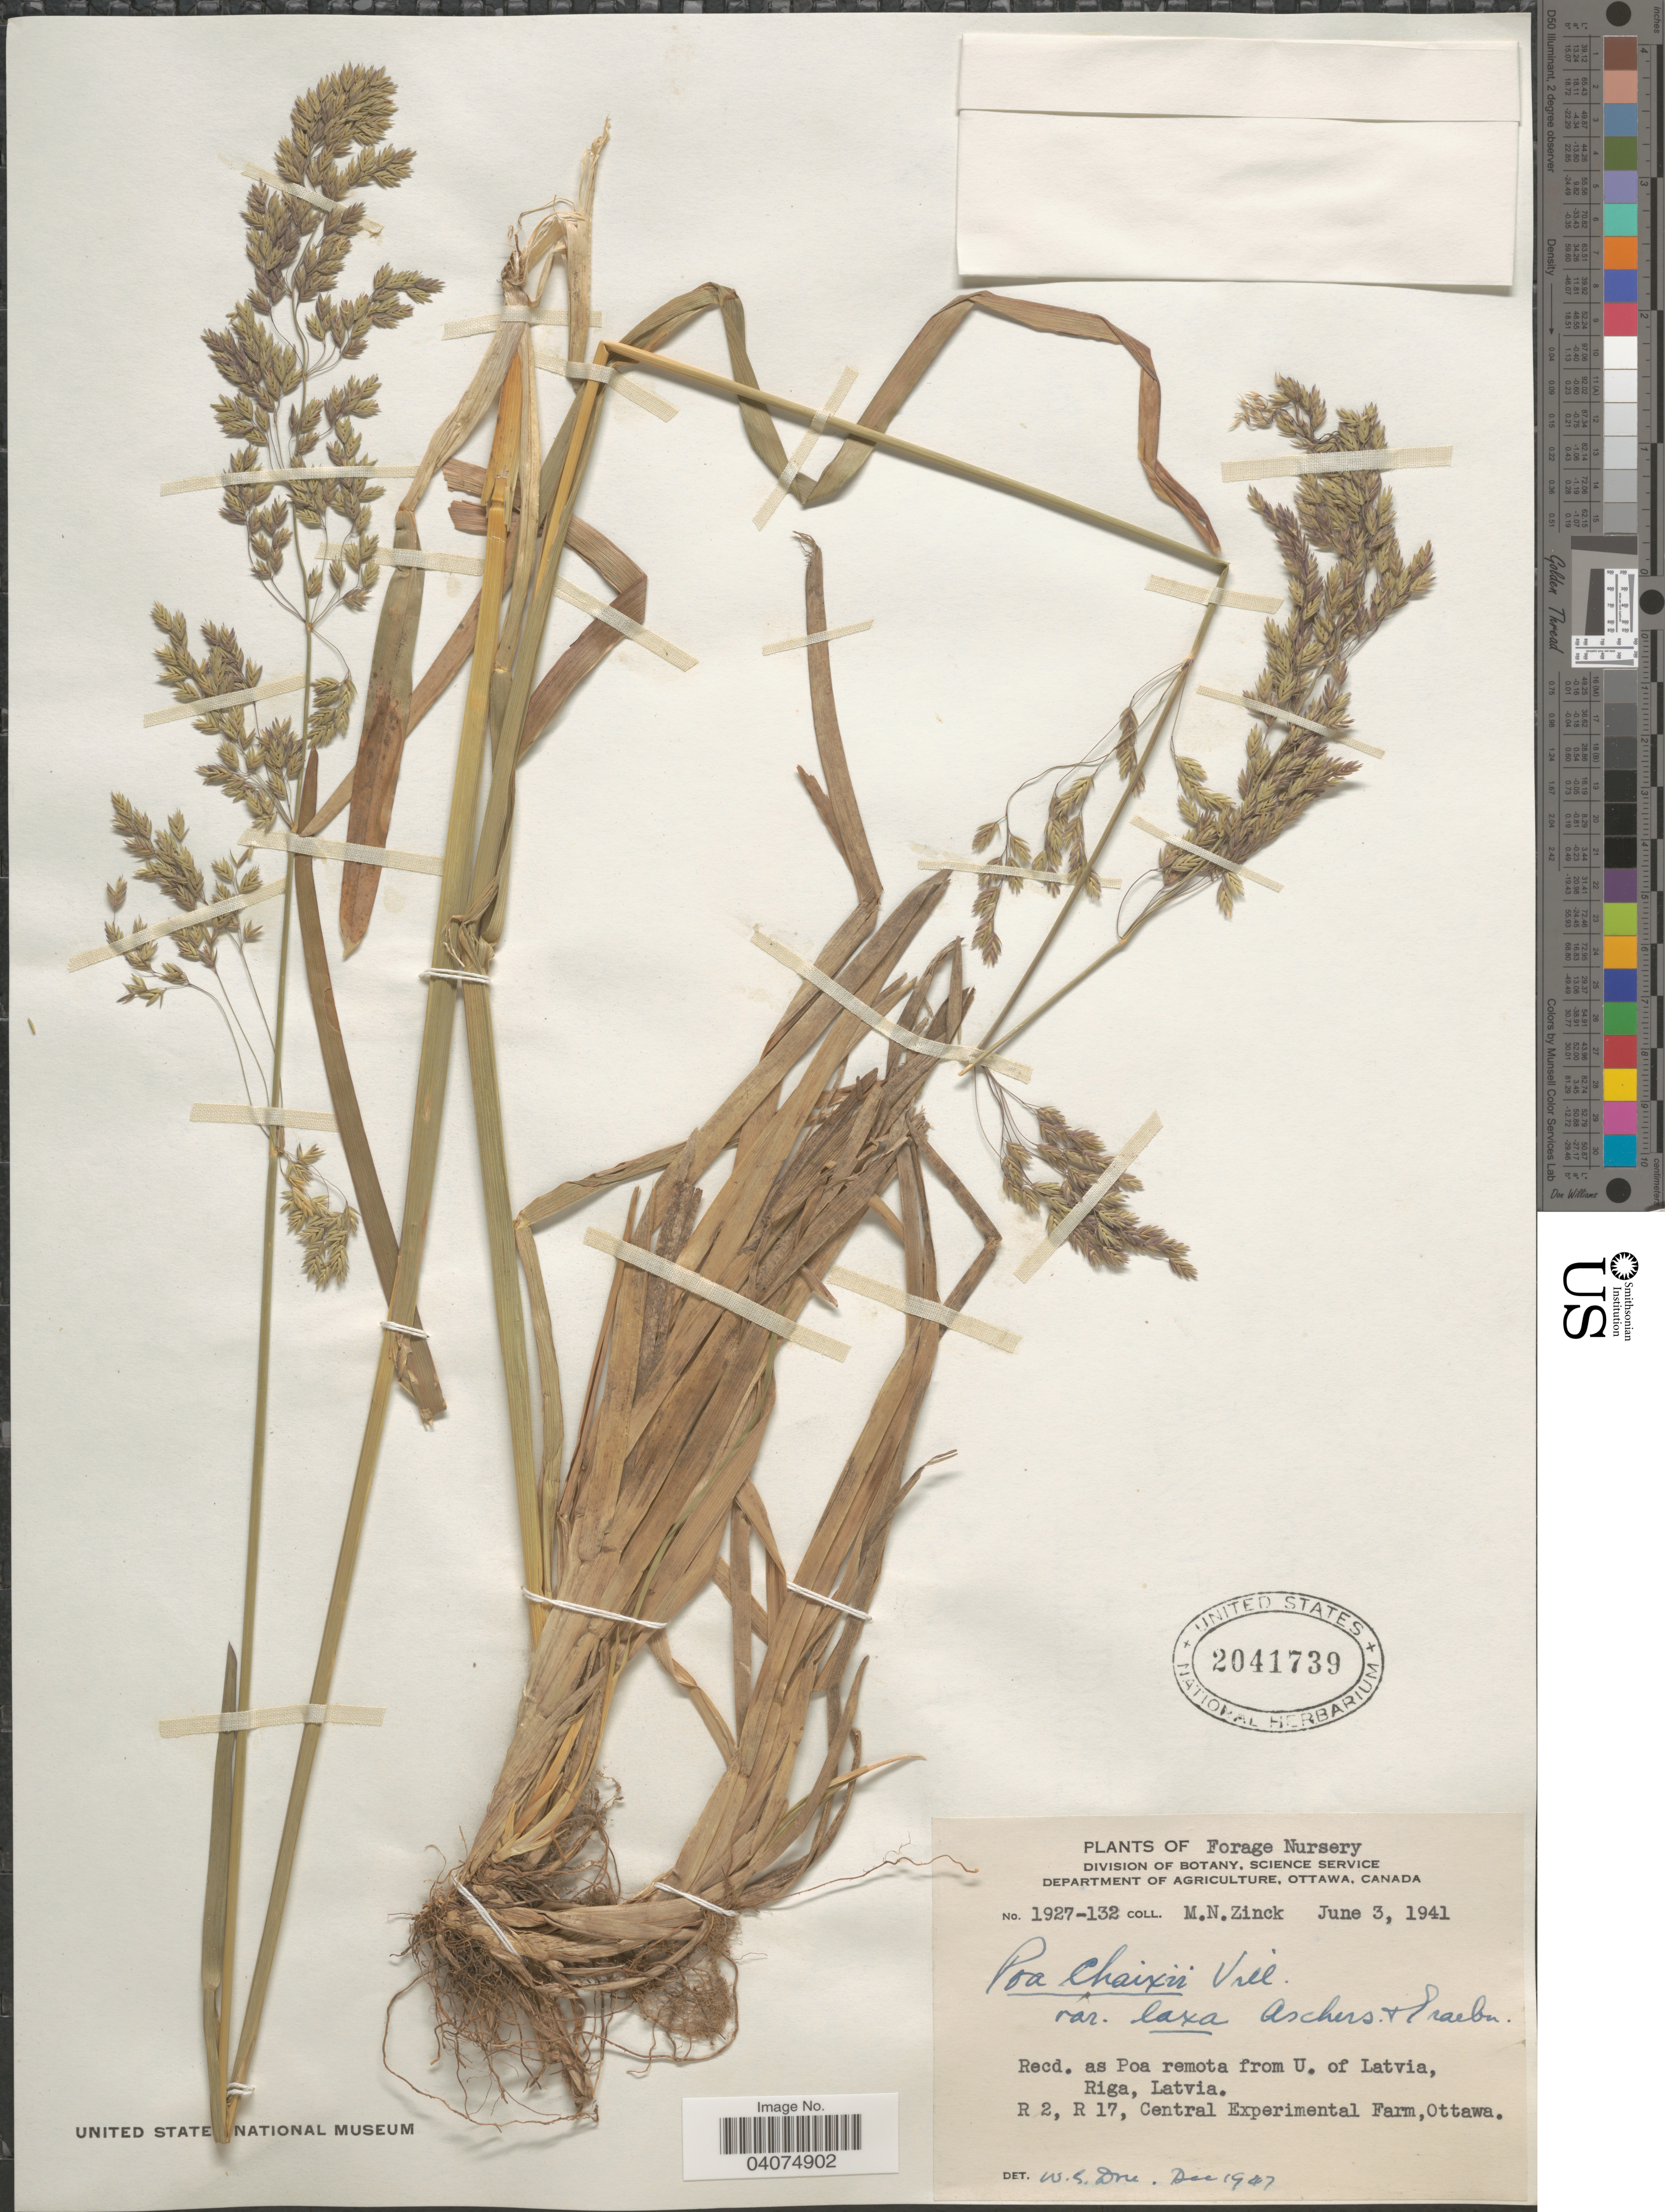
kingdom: Plantae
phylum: Tracheophyta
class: Liliopsida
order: Poales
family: Poaceae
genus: Poa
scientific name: Poa chaixii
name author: Vill.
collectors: M. Zinck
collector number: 1927-132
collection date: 1941-06-03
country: Canada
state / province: Ontario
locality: Forage Nursery. R 2, R 17, Central Experimental Farm, Ottawa.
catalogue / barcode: US 2041739